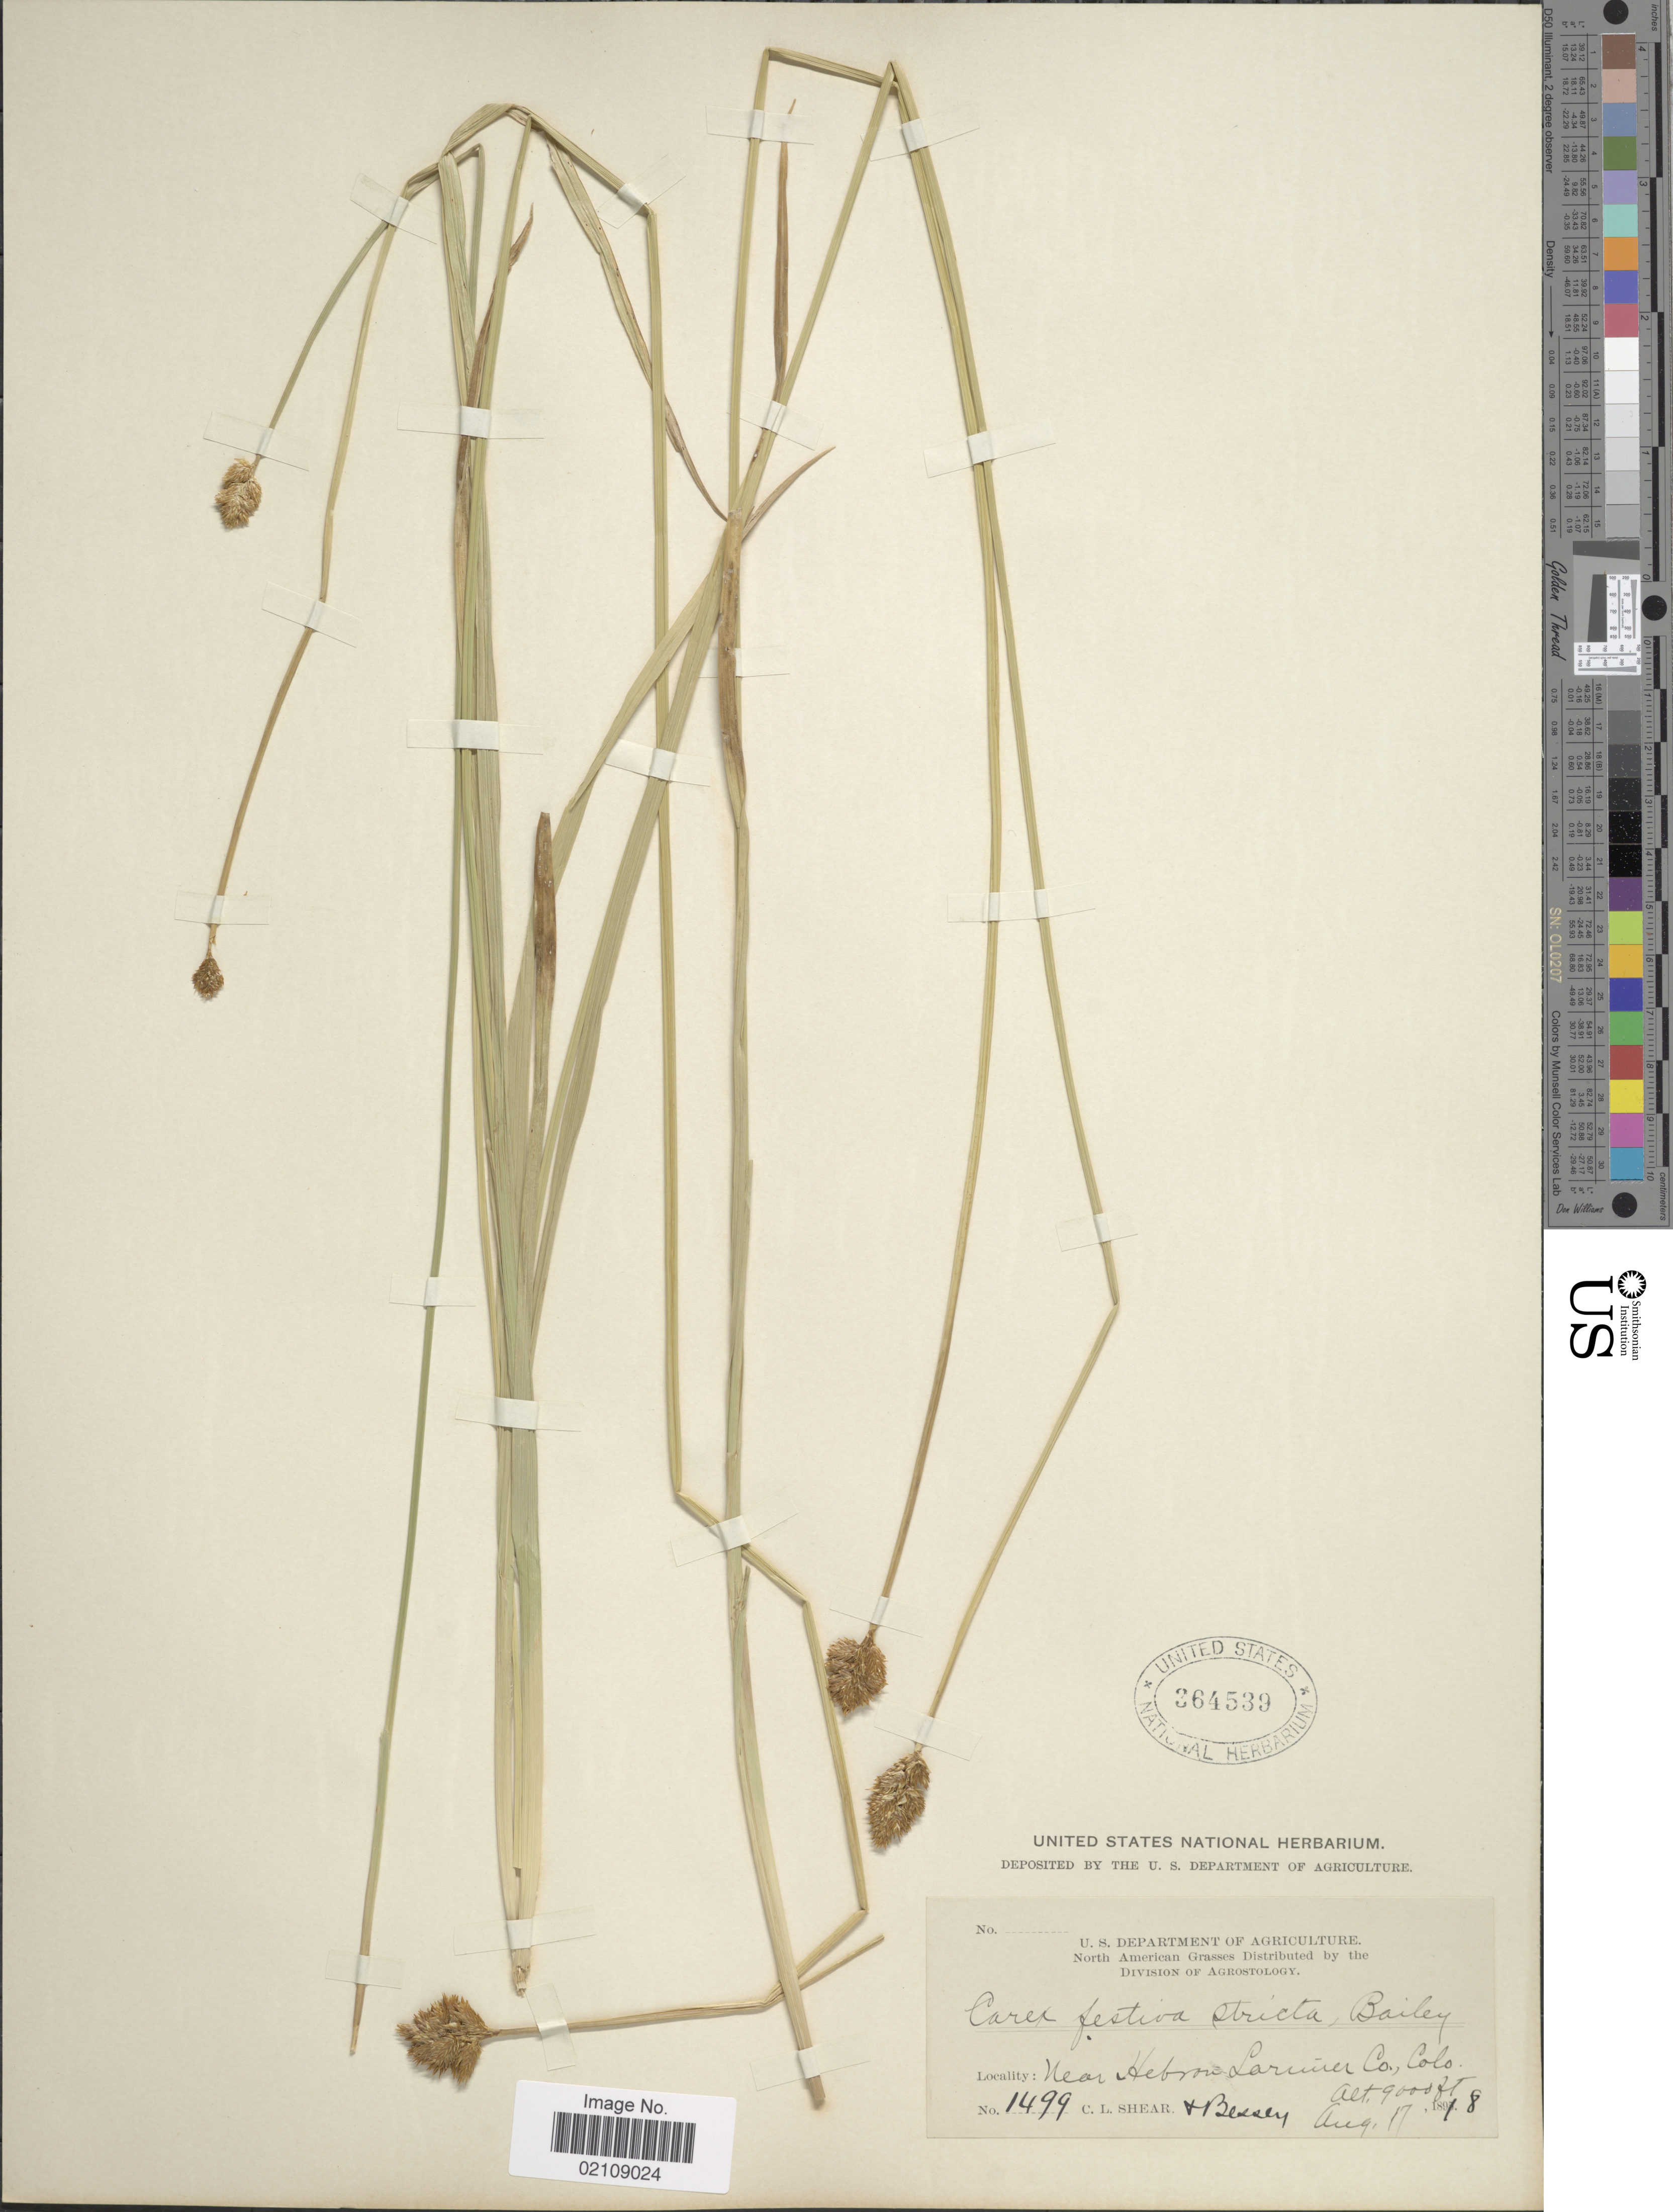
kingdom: Plantae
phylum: Tracheophyta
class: Liliopsida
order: Poales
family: Cyperaceae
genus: Carex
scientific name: Carex festiva var. stricta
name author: L.H. Bailey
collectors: C. L. Shear & -. Bessey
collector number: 1499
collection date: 1898-08-17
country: United States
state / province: Colorado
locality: Near Hebron Larimer Co.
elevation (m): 2743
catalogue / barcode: US 364539